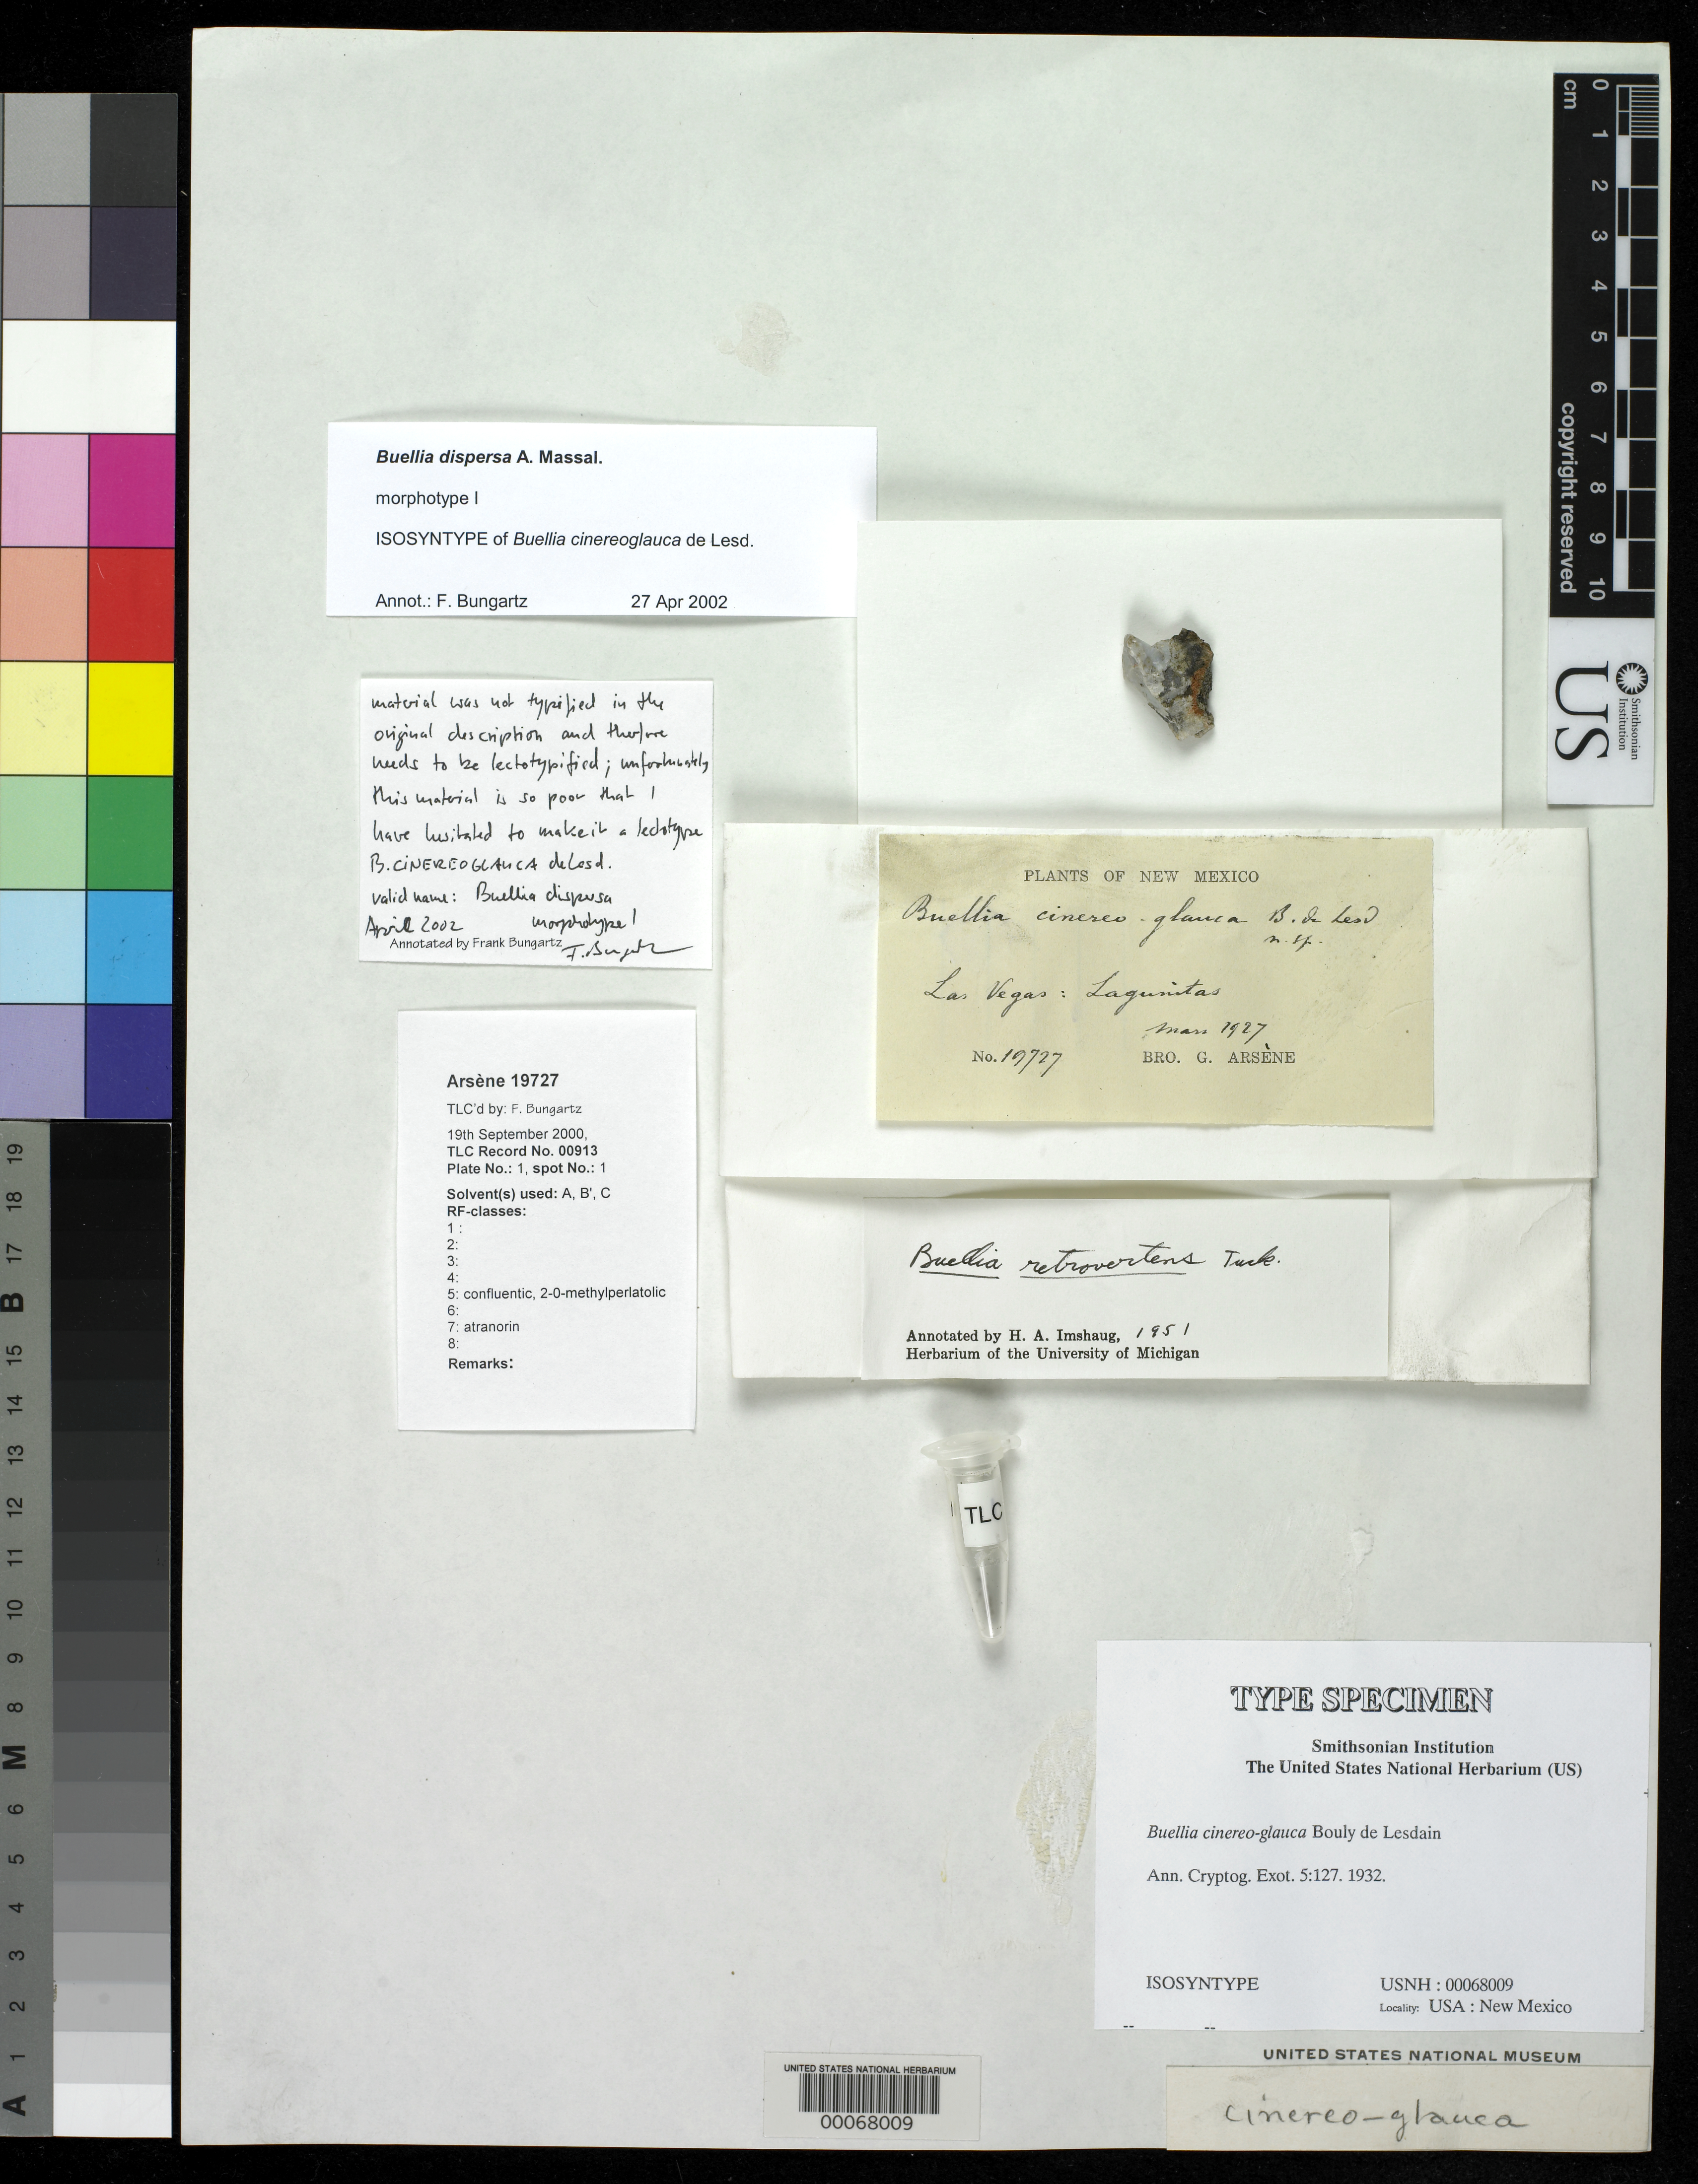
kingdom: Fungi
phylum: Ascomycota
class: Lecanoromycetes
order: Caliciales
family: Caliciaceae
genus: Buellia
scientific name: Buellia cinereo-glauca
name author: B. de Lesd.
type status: Isosyntype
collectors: Bro. G. Arsène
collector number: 19727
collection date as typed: Mar 1927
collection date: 1927-03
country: United States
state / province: New Mexico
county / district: San Miguel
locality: Lagunitas.